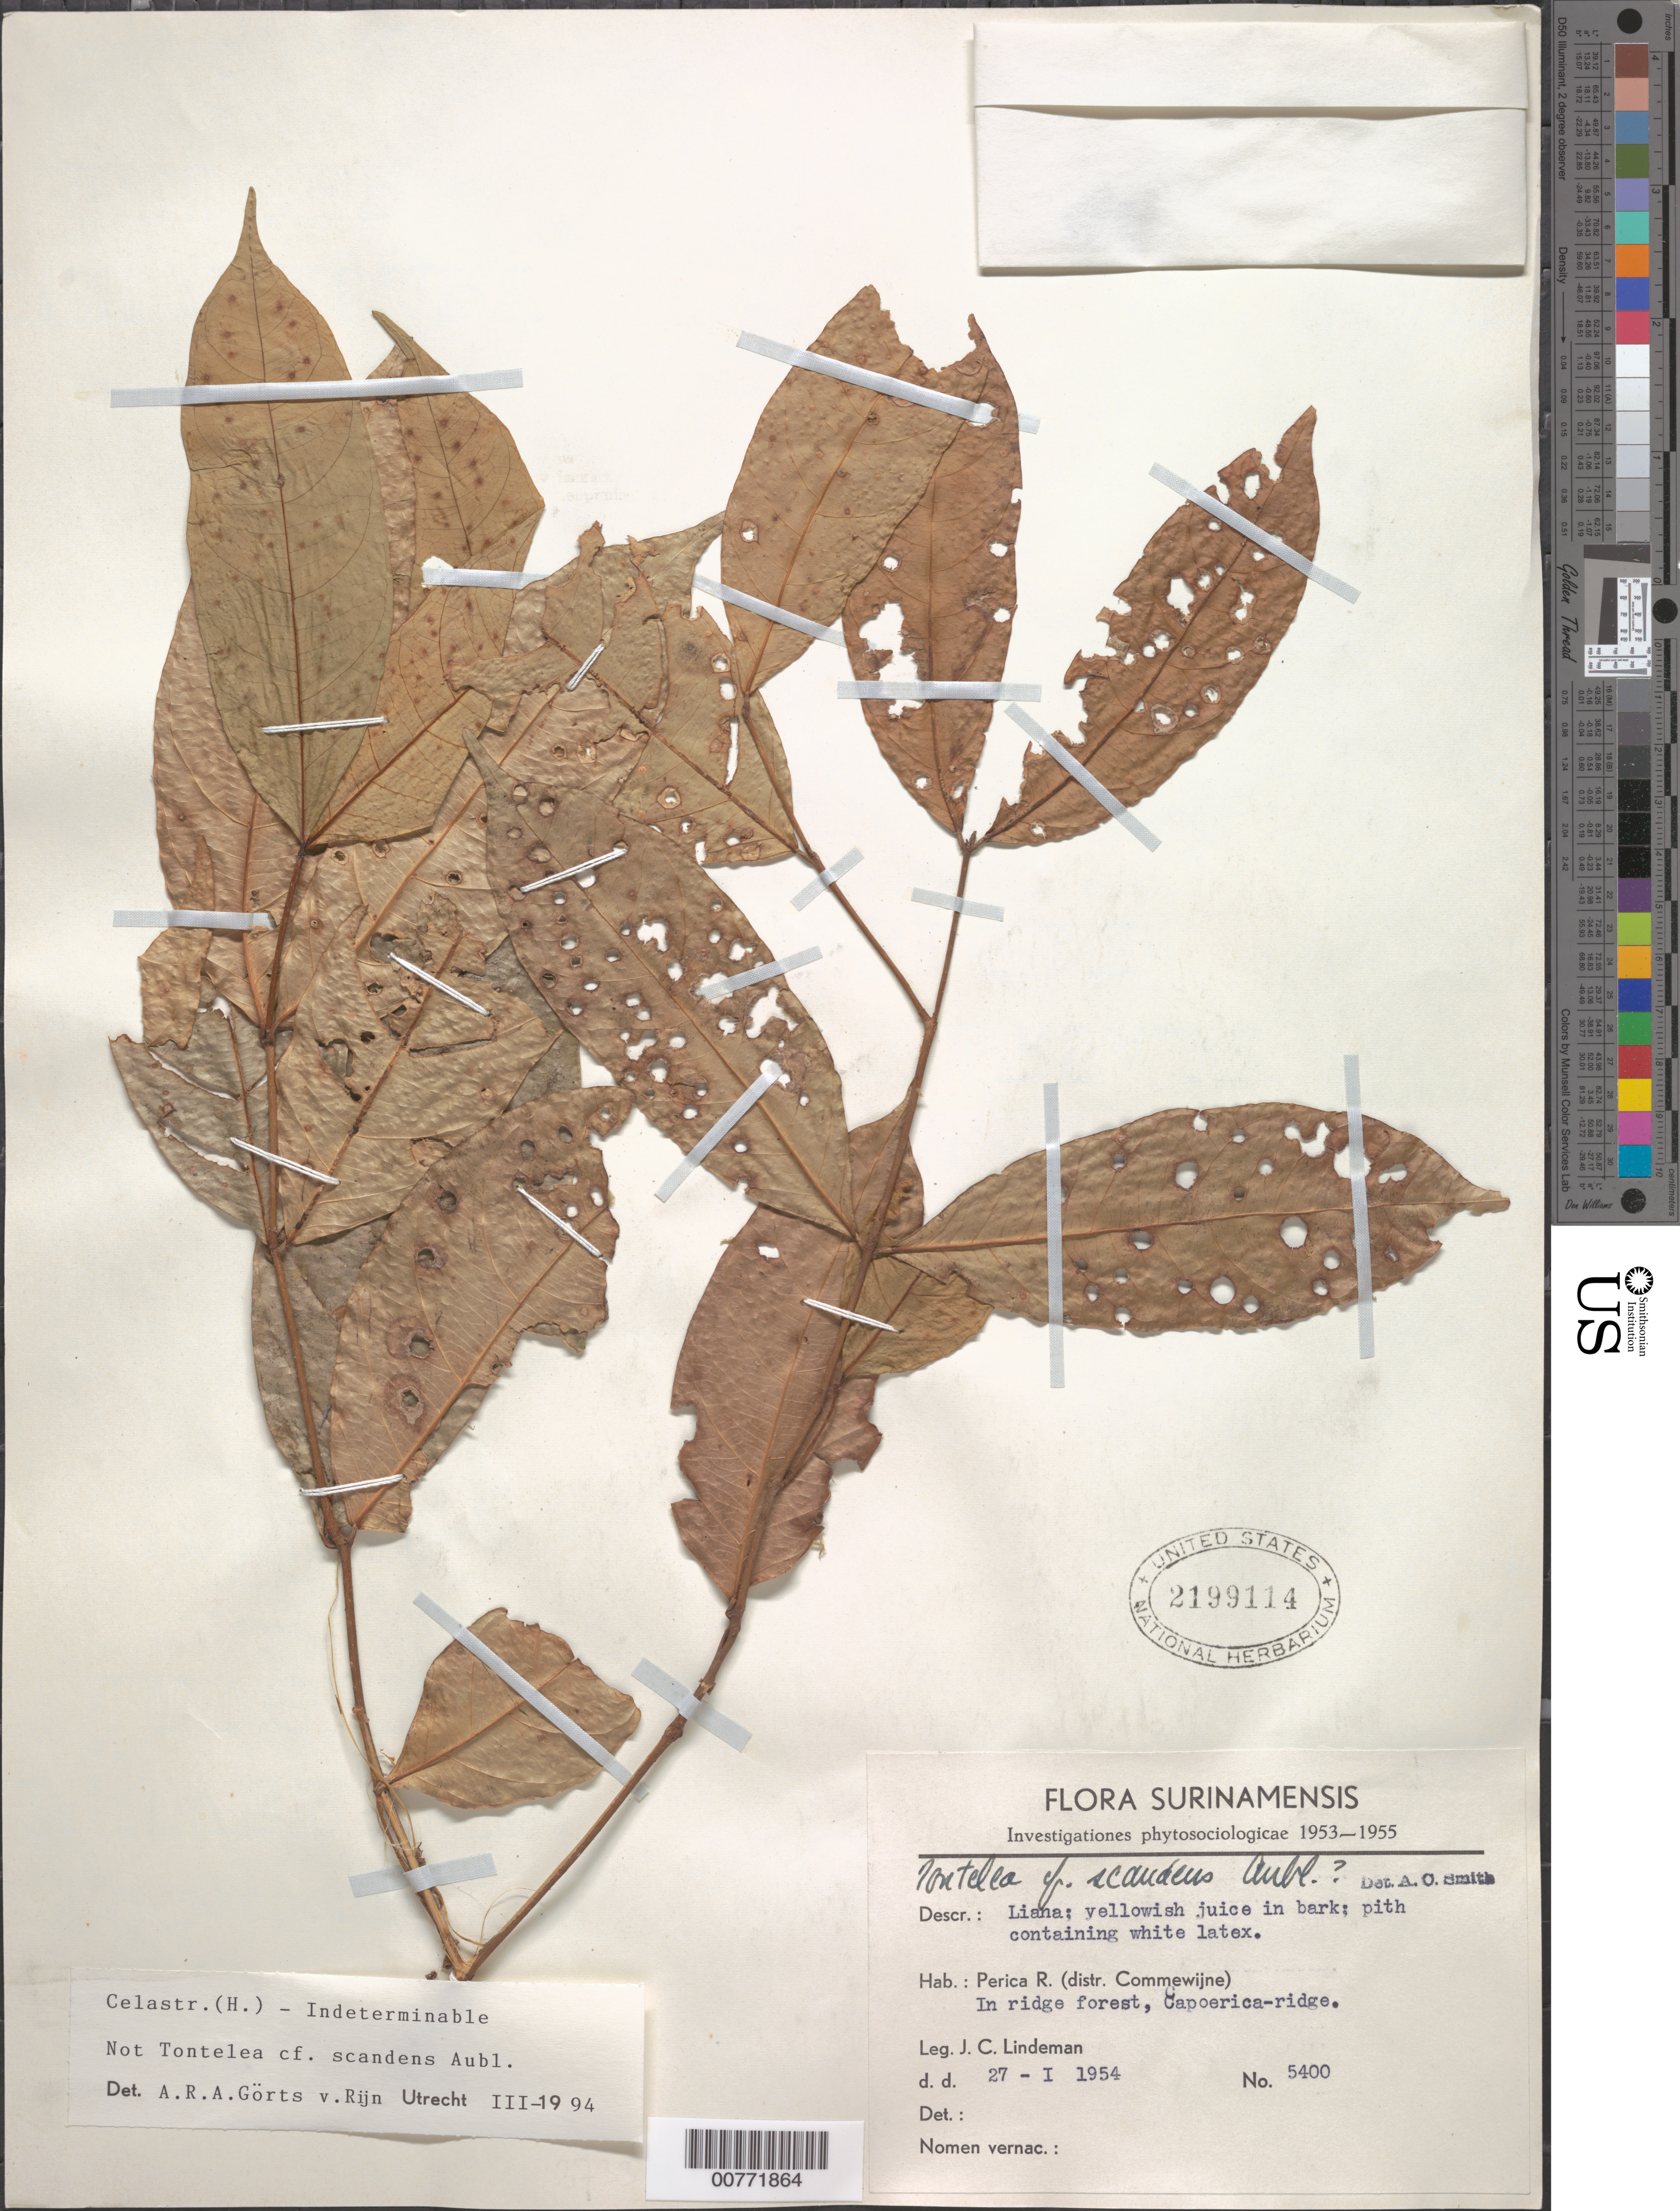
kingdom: Plantae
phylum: Tracheophyta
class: Magnoliopsida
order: Celastrales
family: Celastraceae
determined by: Görts-van Rijn, A. R. A.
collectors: J. C. Lindeman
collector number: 5400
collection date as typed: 27-Jan-54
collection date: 1954-01-27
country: Suriname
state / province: Commewijne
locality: Perica R.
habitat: Ridge forest, Capoerica-ridge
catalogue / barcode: US 2199114